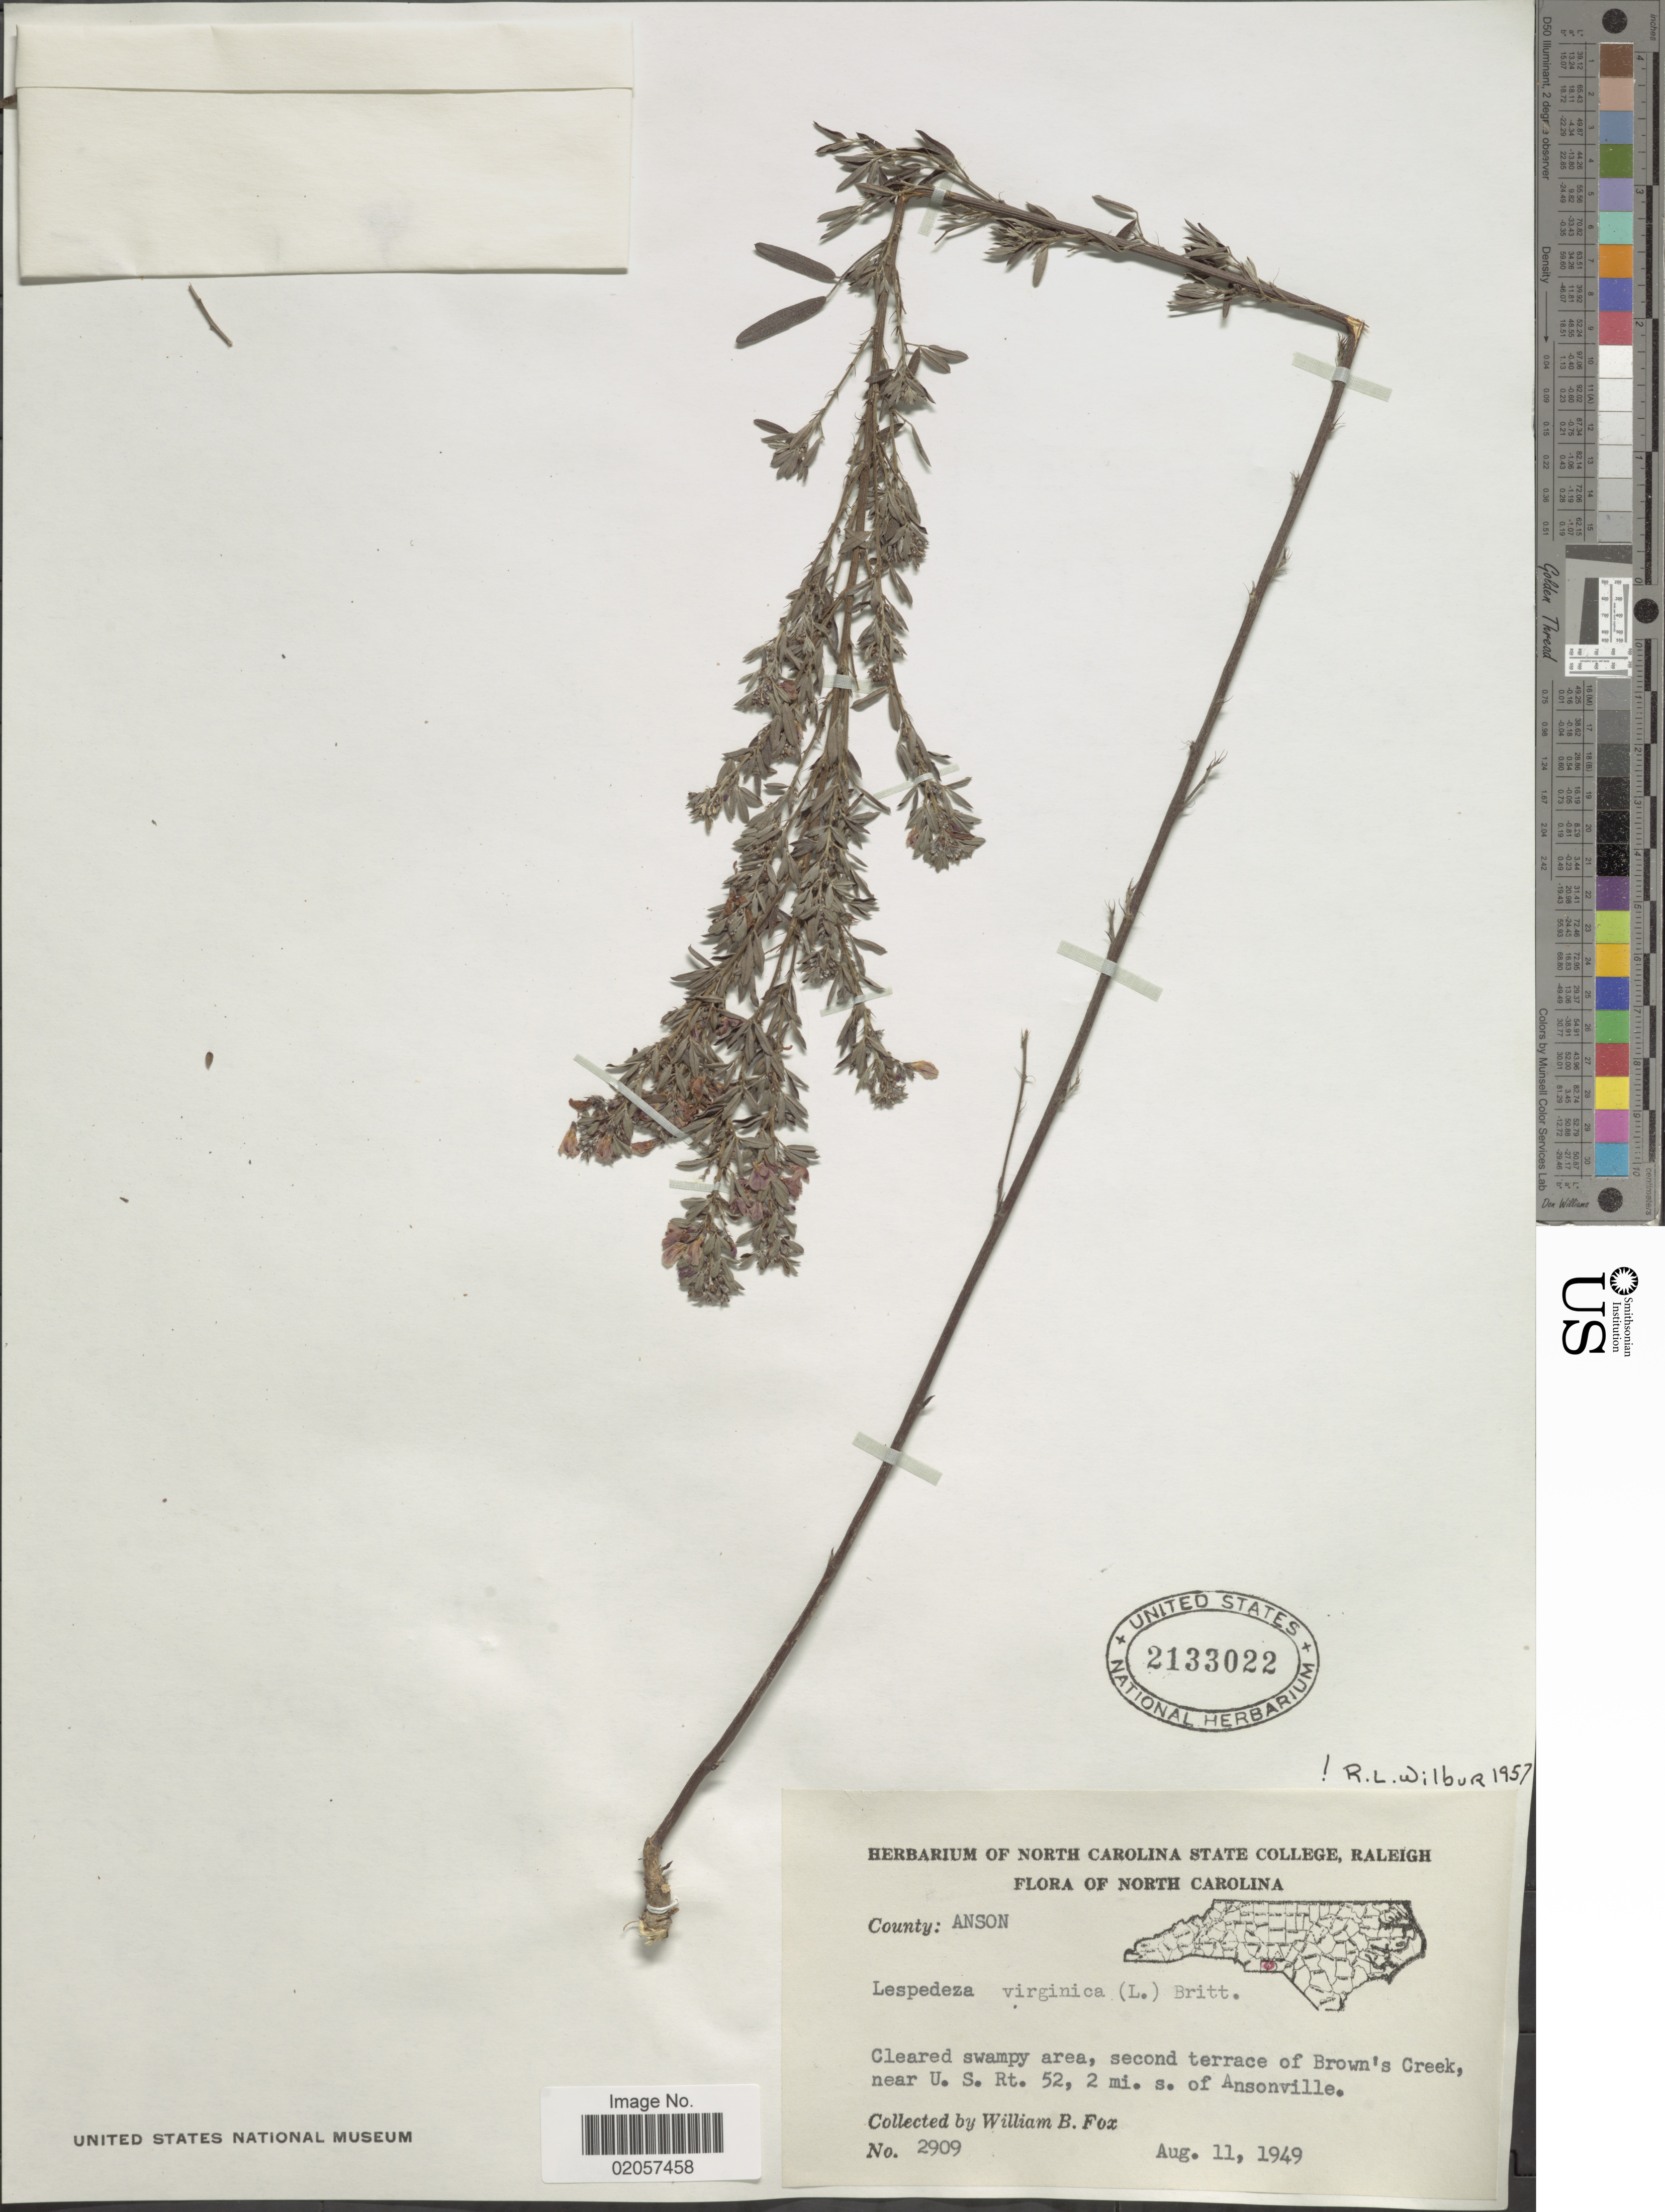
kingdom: Plantae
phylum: Tracheophyta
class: Magnoliopsida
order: Fabales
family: Fabaceae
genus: Lespedeza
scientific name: Lespedeza virginica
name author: (L.) Britton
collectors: W. B. Fox & R. K. Godfrey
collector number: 2909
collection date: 1949-08-11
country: United States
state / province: North Carolina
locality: North Carolina. County: Anson. Cleared swamy area. second terrace of Brown's Creek, near U.S. Rt. 52, 2 mi. s. of Ansonville.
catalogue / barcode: US 2133022